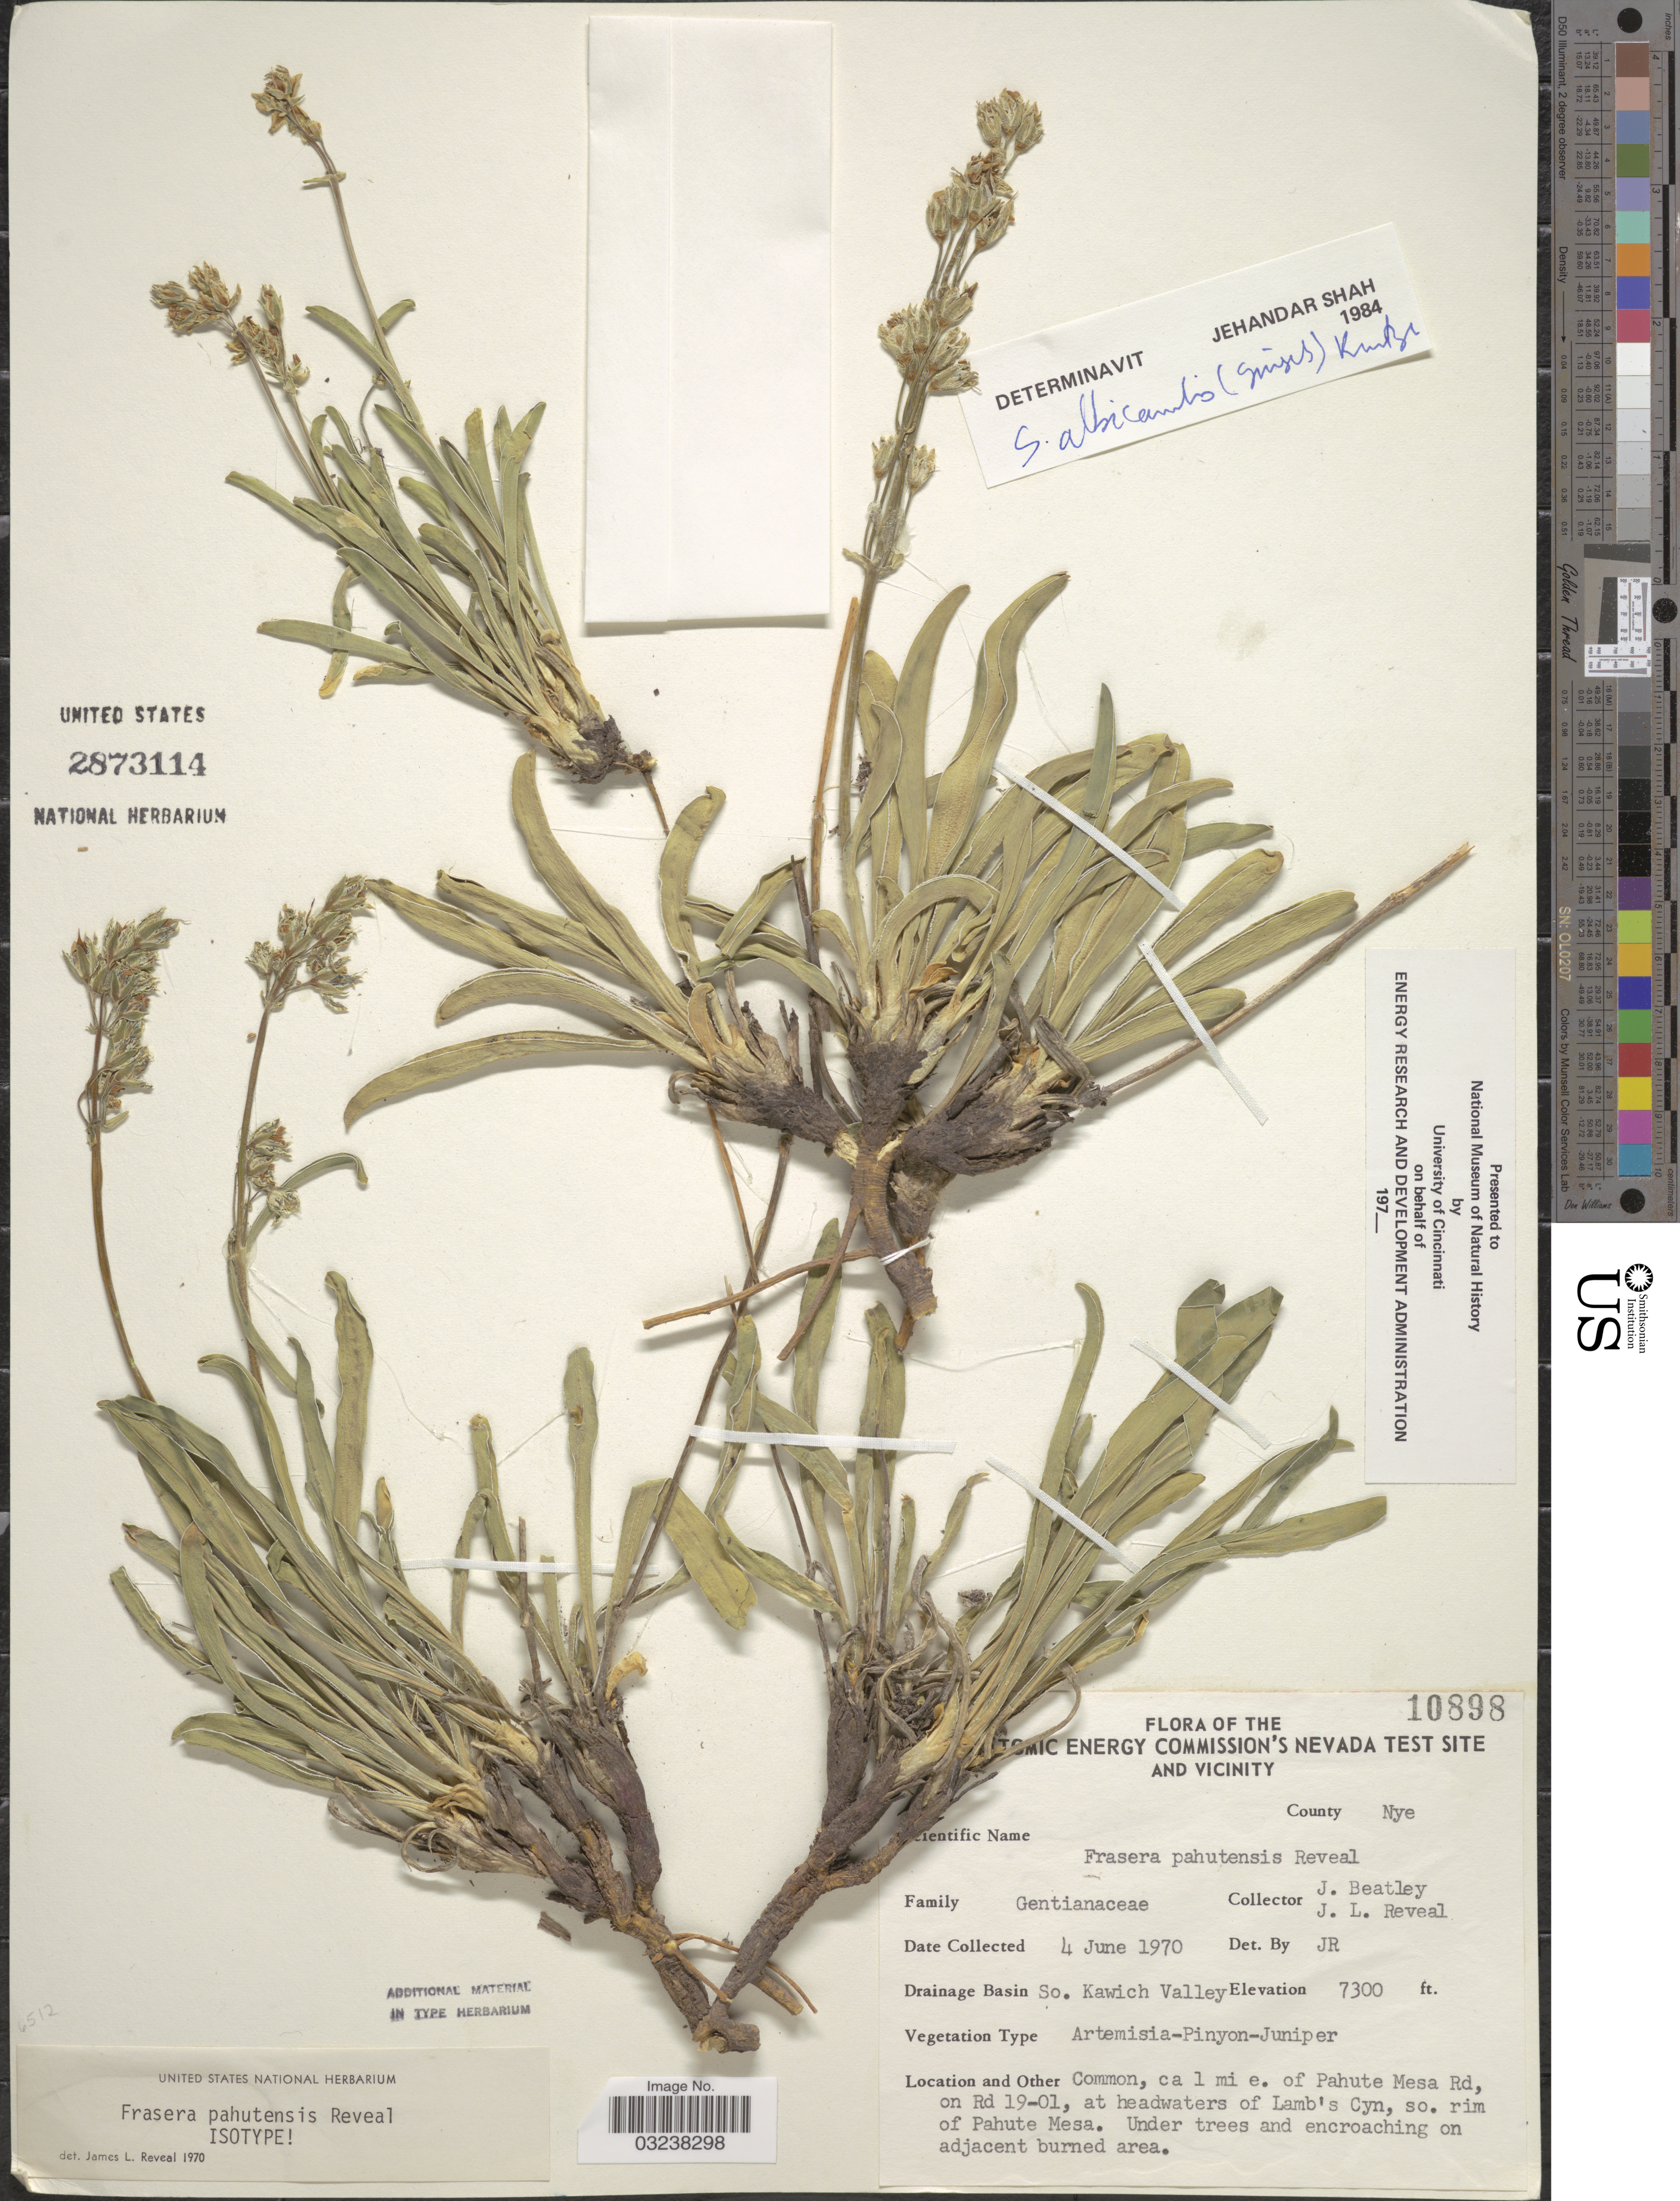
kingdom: Plantae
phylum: Tracheophyta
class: Magnoliopsida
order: Gentianales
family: Gentianaceae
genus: Swertia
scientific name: Swertia albicaulis var. albicaulis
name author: (Griseb.) Douglas ex Kuntze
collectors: J. C. Beatley & J. L. Reveal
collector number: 10898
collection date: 1970-06-04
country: United States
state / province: Nevada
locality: The U. S. Atomic Energy Commission's Nevada Test Site and Vicinity. County Nye. Drainage Basin So. Kawich Valley. Common, ca 1 mi e. of Pahute Mesa Rd, on Rd 19-01, at headwaters of Lamb's Cyn, so. rim of Pahute Mesa.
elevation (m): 2225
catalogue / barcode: US 2873114